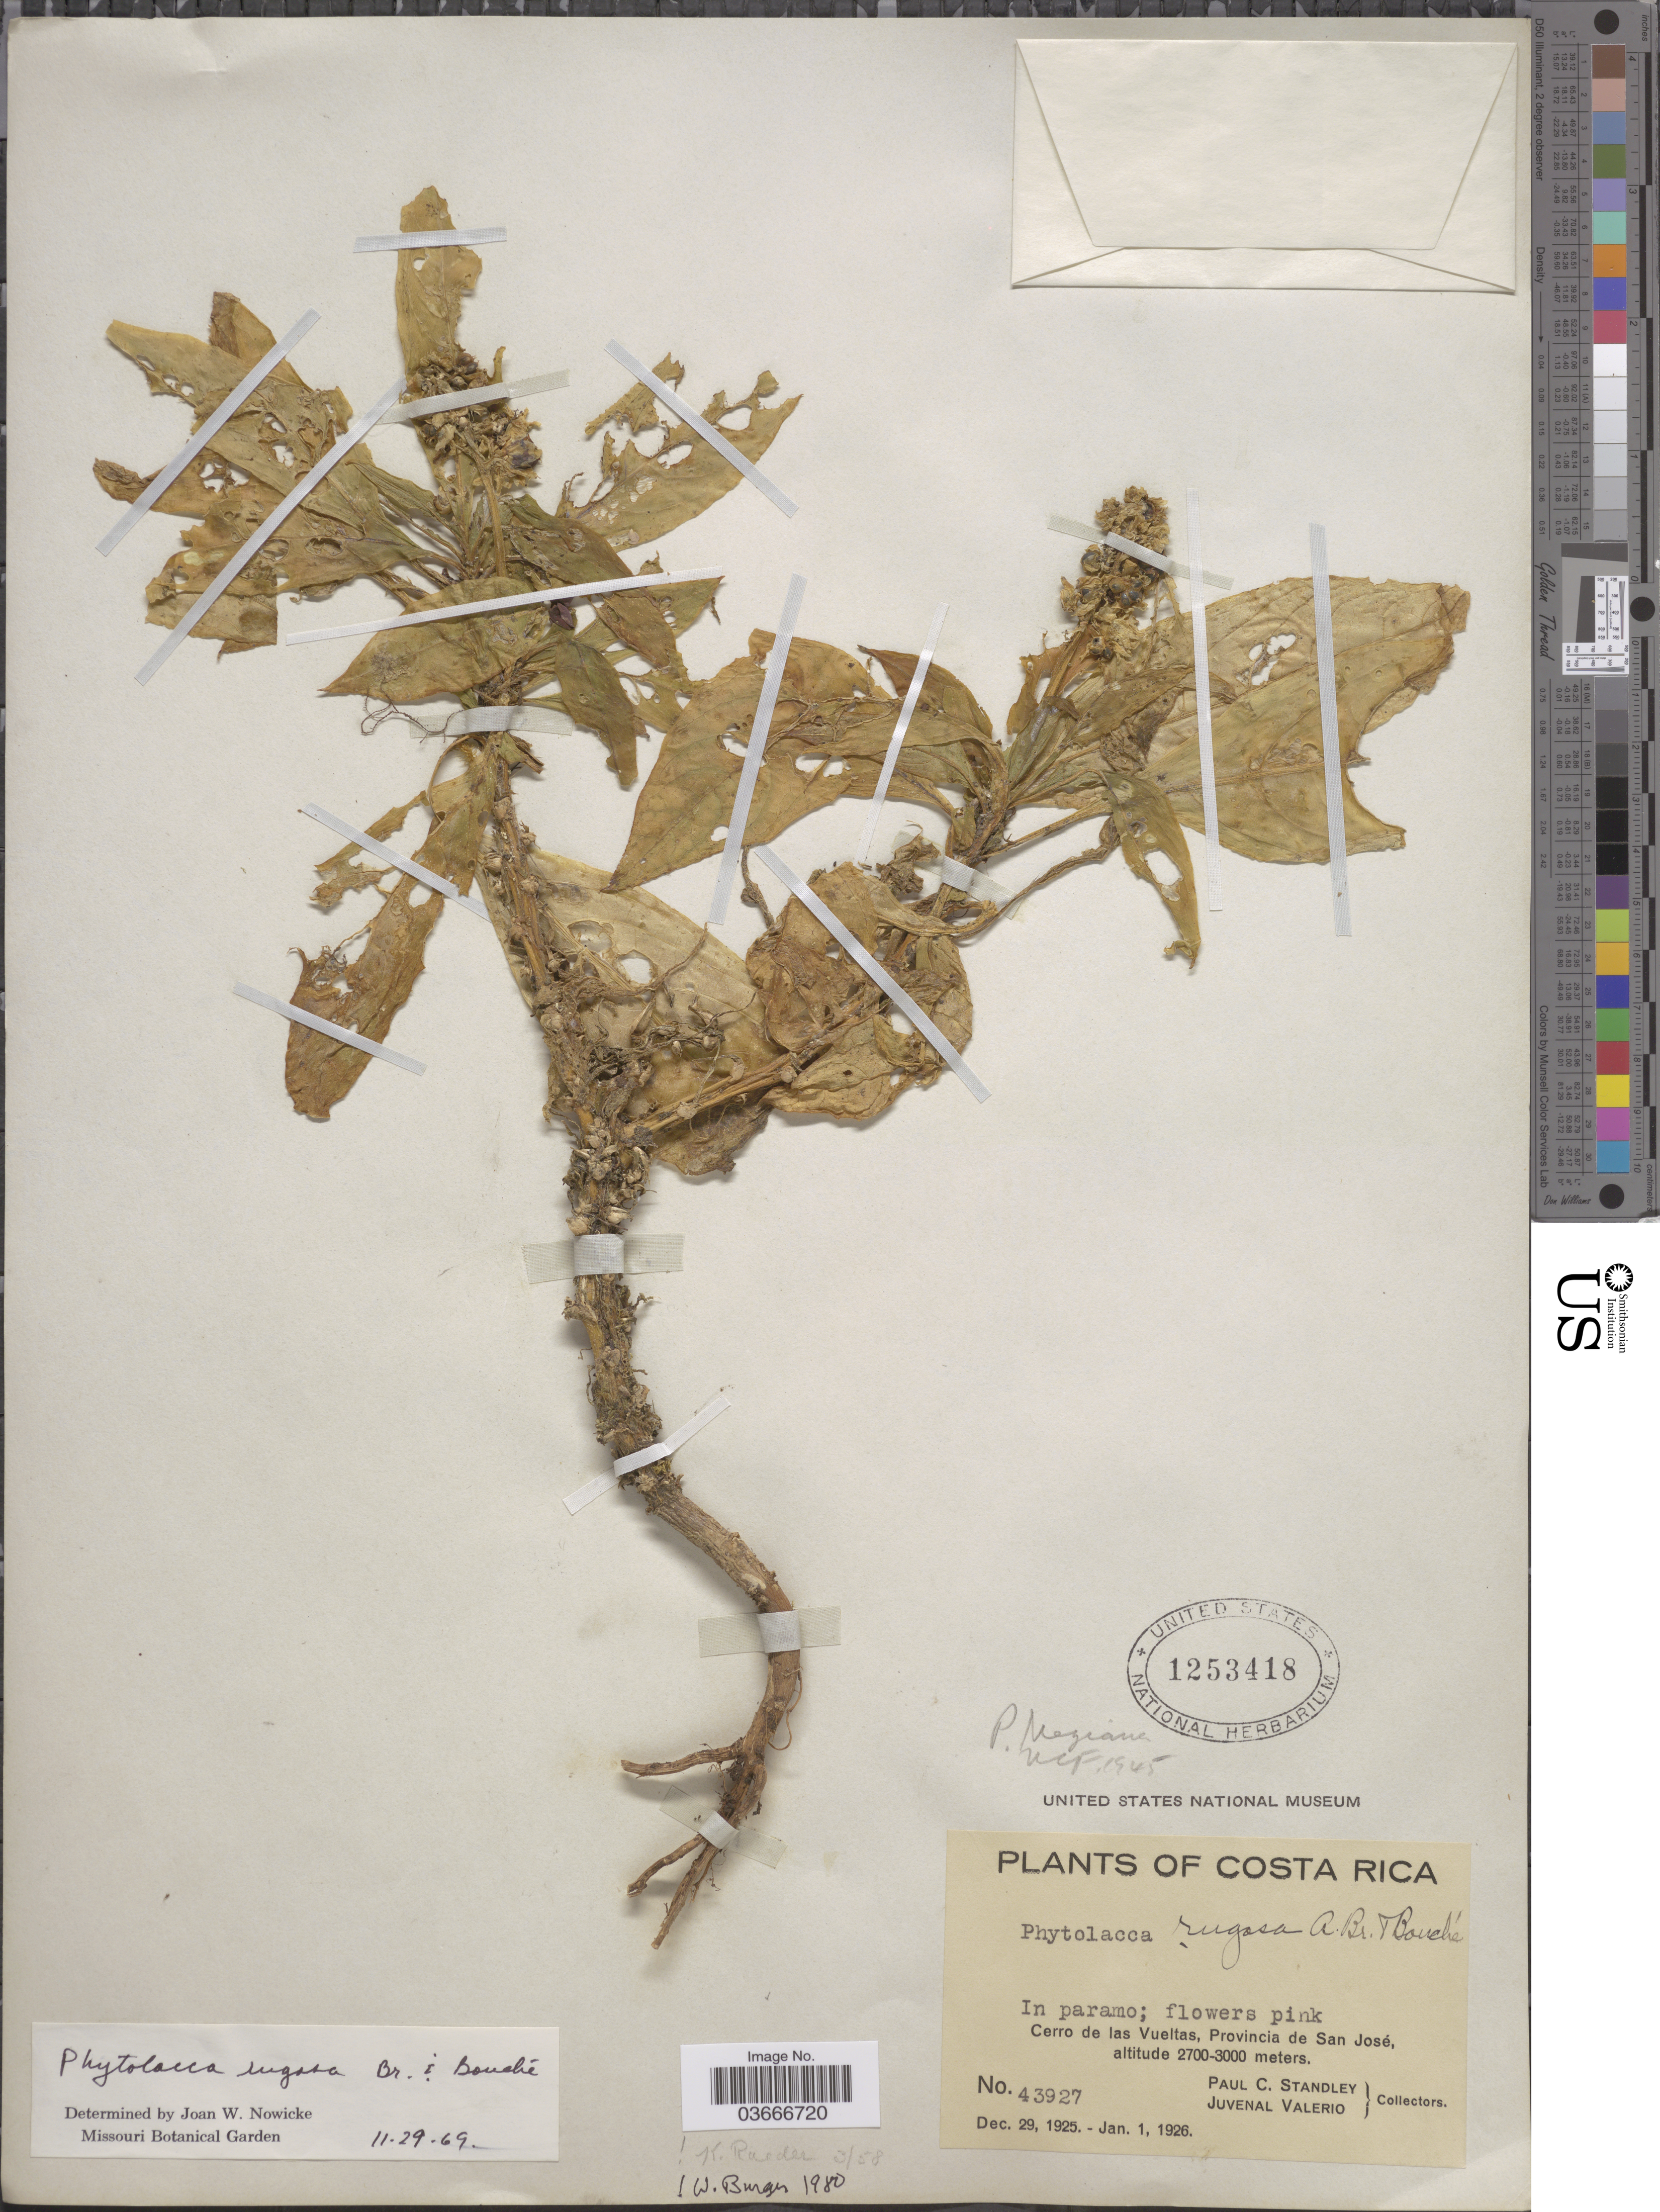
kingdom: Plantae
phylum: Tracheophyta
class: Magnoliopsida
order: Caryophyllales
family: Phytolaccaceae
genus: Phytolacca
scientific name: Phytolacca rugosa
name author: A. Braun & C.D. Bouché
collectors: P. C. Standley & J. Valerio R.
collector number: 43927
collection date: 1925-12-29/1926-01-01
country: Costa Rica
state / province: San José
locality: Cerro de las Vueltas.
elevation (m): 2700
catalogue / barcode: US 1253418